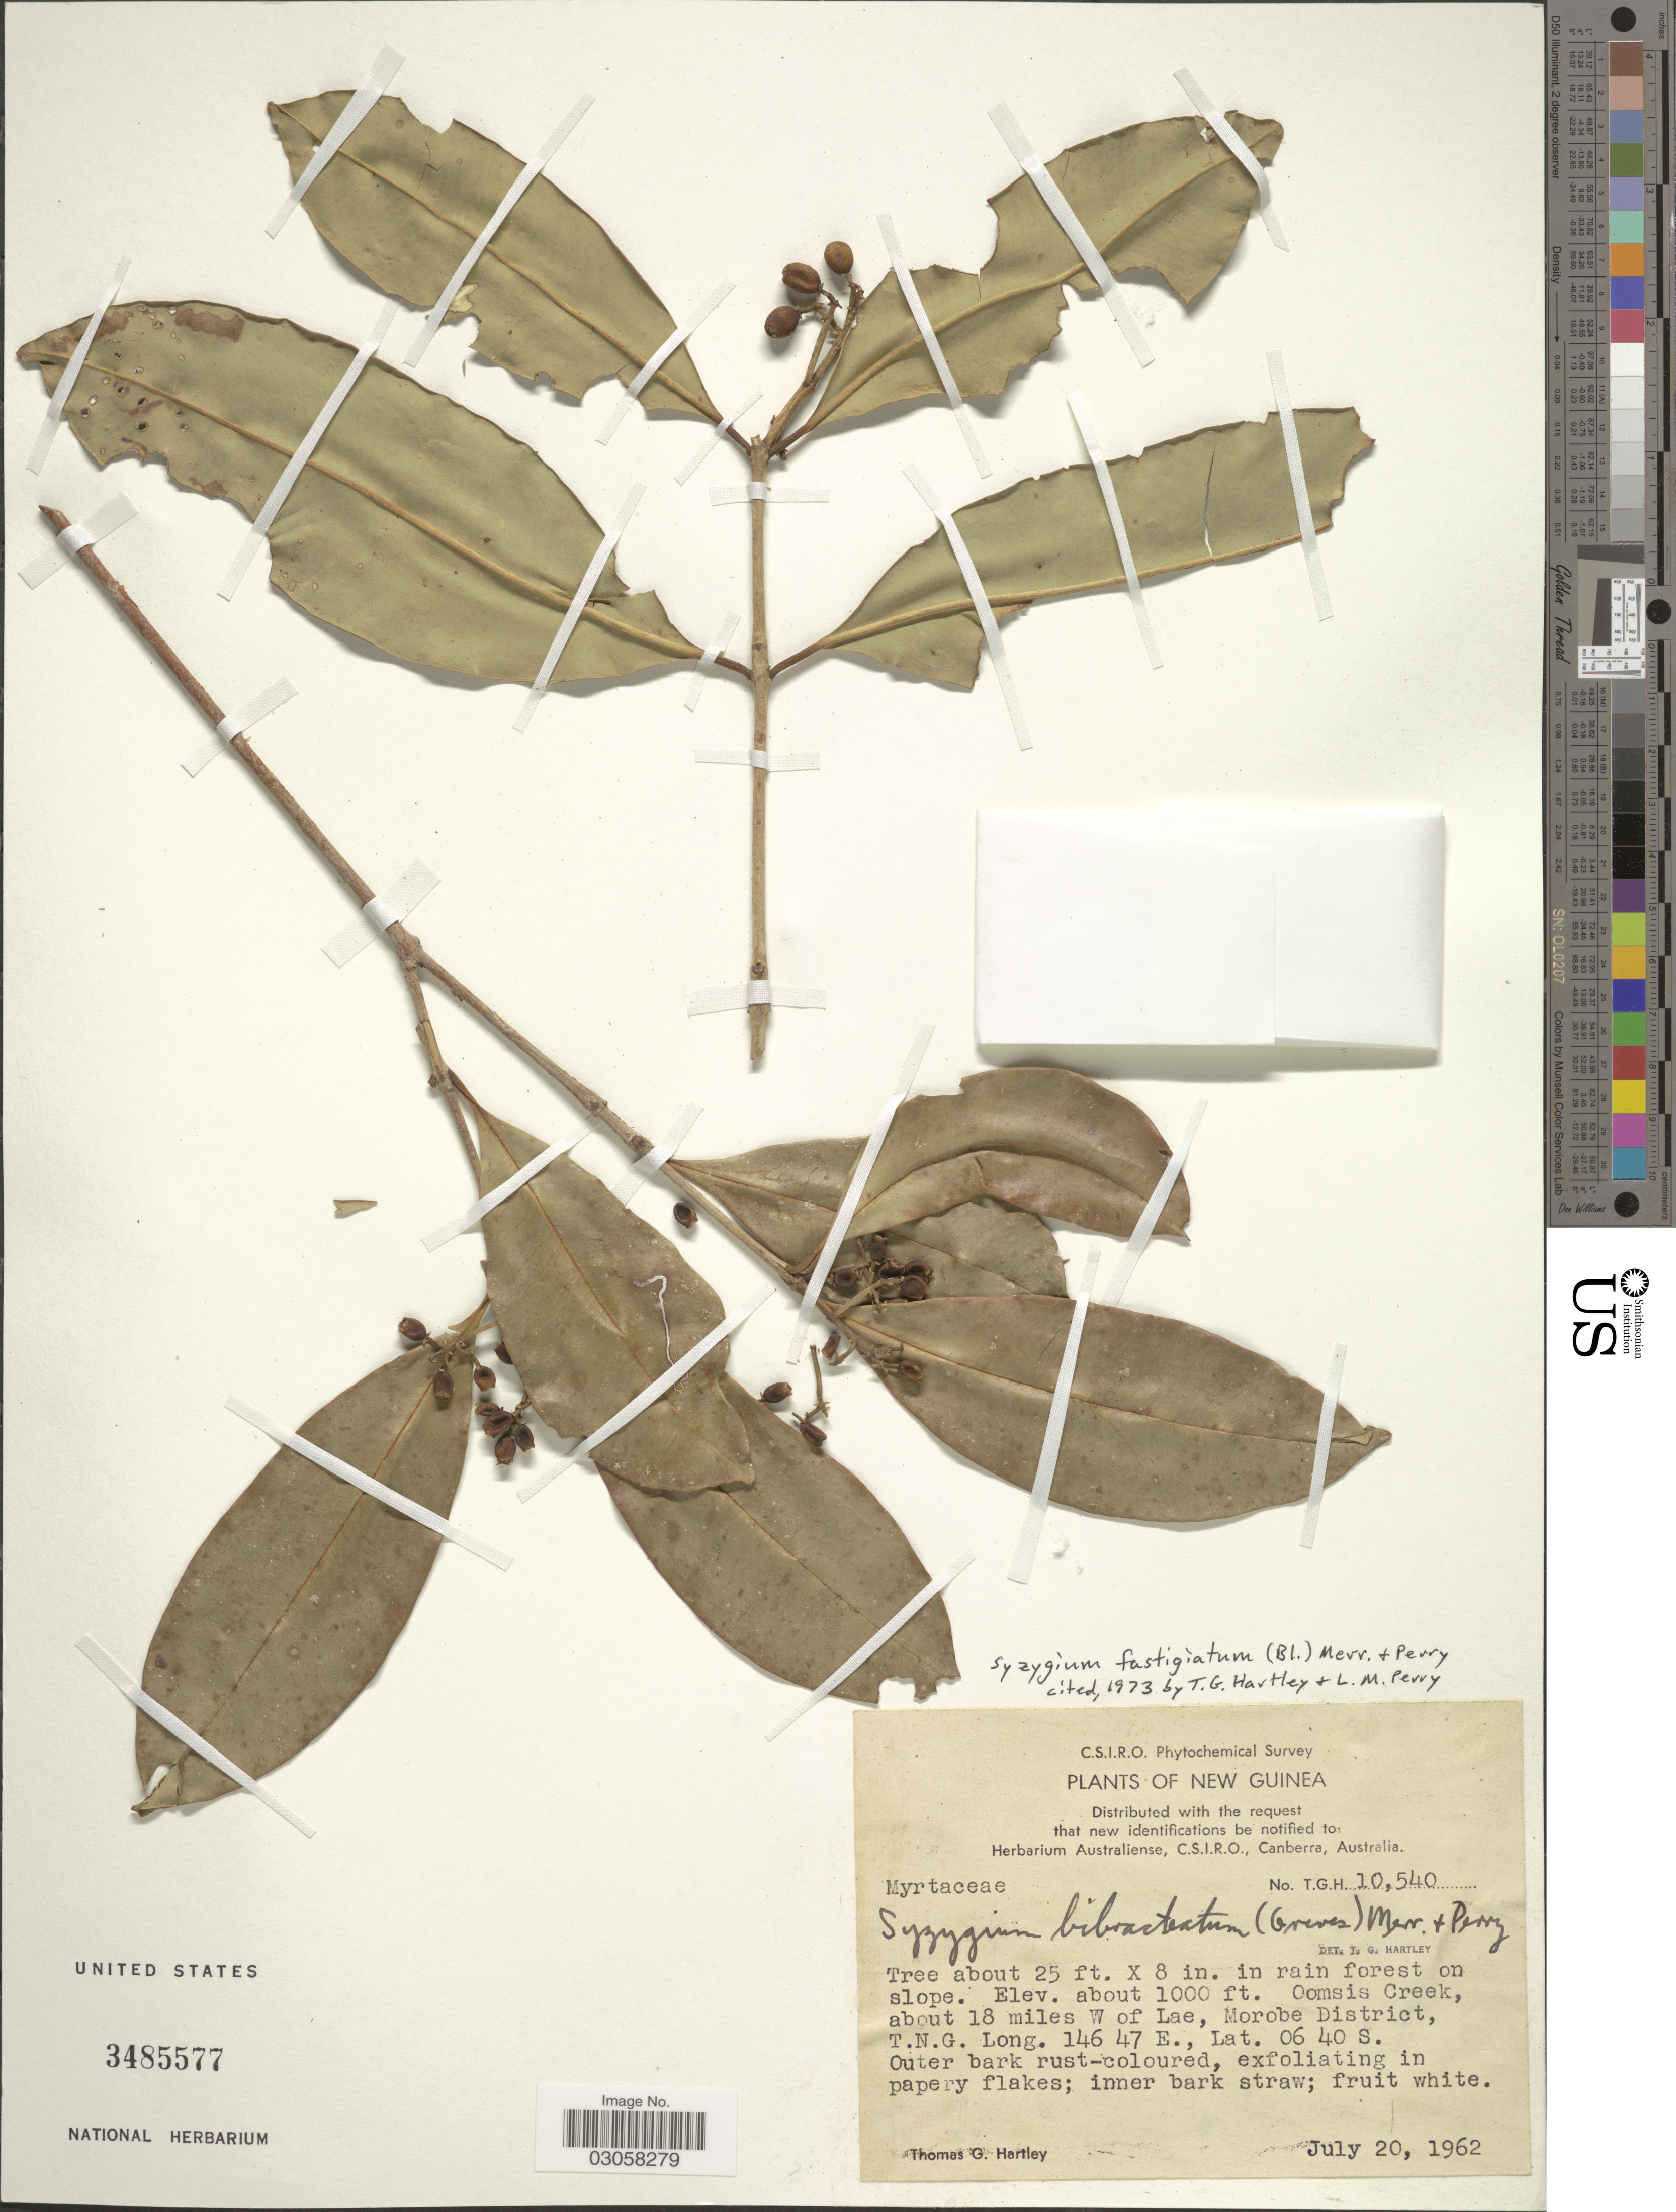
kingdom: Plantae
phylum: Tracheophyta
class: Magnoliopsida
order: Myrtales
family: Myrtaceae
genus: Syzygium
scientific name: Syzygium fastigiatum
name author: (Blume) Merr. & L.M. Perry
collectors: T. G. Hartley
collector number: T.G.H.10540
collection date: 1962-07-20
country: Papua New Guinea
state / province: Morobe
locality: New Guinea. Oomsis Creek, about 18 miles W of Lae, Morobe District, T. N. G.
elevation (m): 305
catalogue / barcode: US 3485577